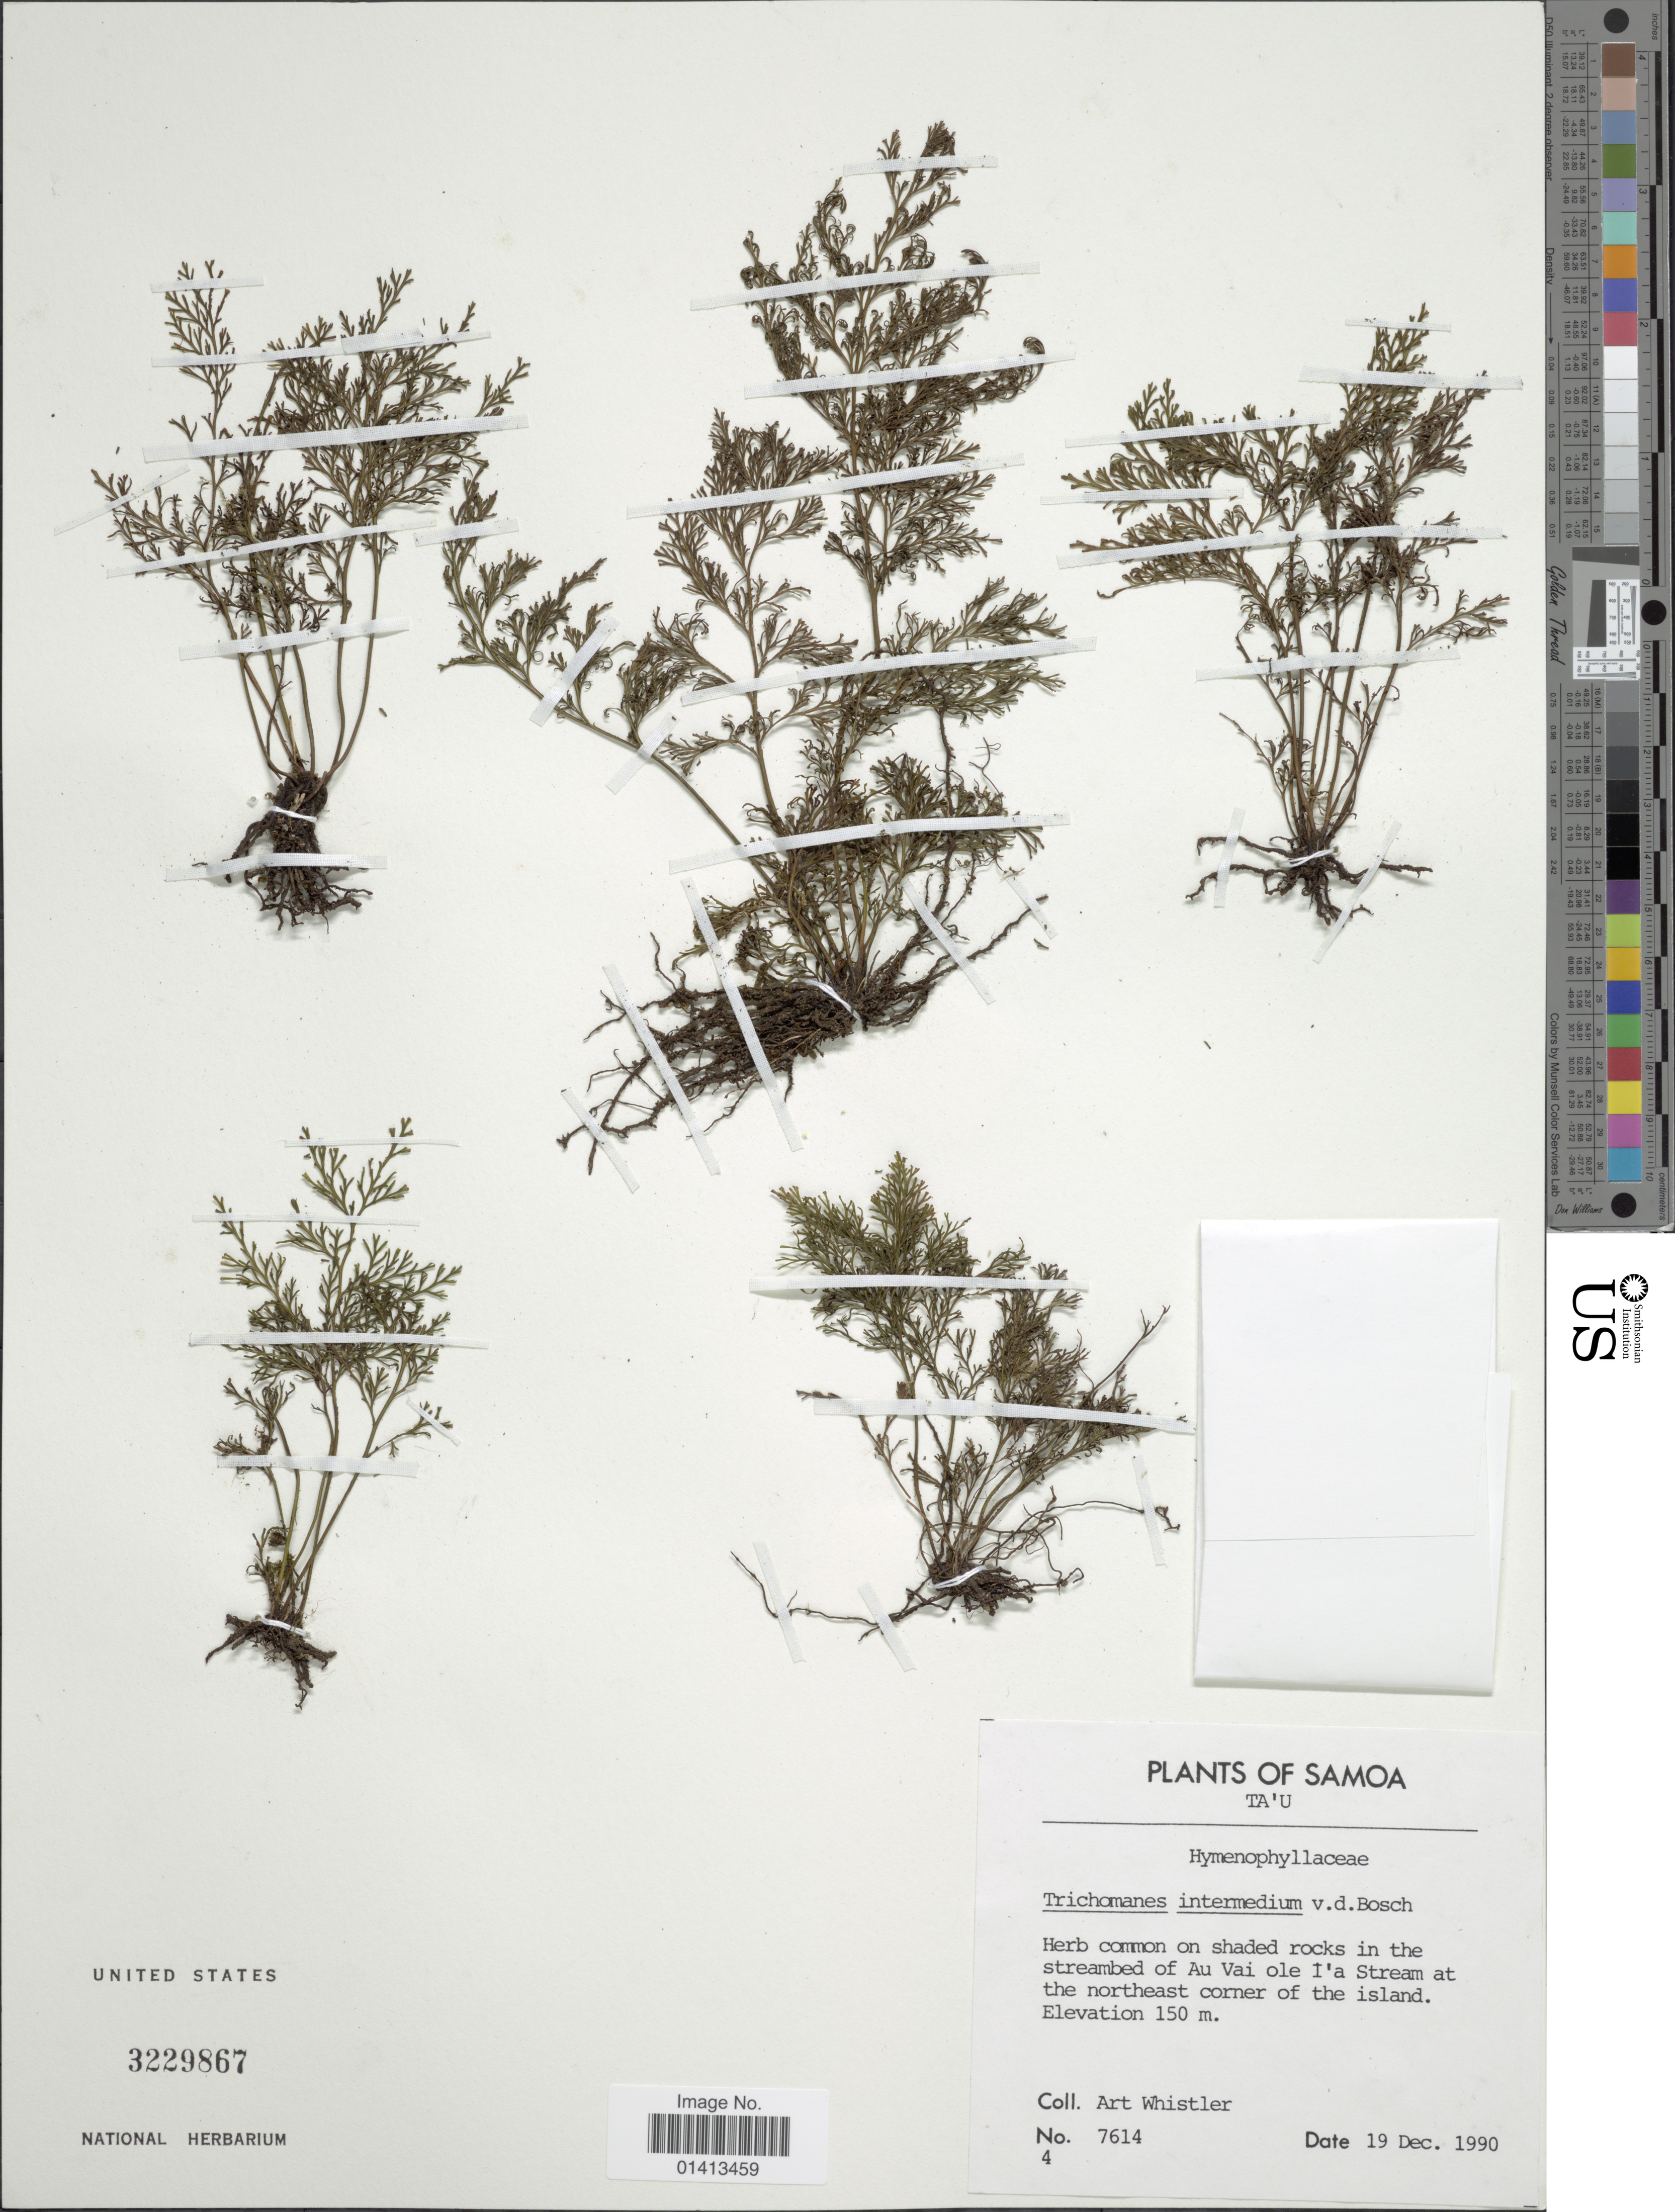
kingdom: Plantae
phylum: Tracheophyta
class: Polypodiopsida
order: Hymenophyllales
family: Hymenophyllaceae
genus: Crepidomanes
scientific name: Crepidomanes intermedium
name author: (Bosch) Ebihara & K. Iwats.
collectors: A. Whistler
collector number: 7614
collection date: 1990-12-19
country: American Samoa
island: Ta'u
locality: Ta'u, in the streambed of Au Vai ole Iá Stream at the northeast corner of the island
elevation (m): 150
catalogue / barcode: US 3229867